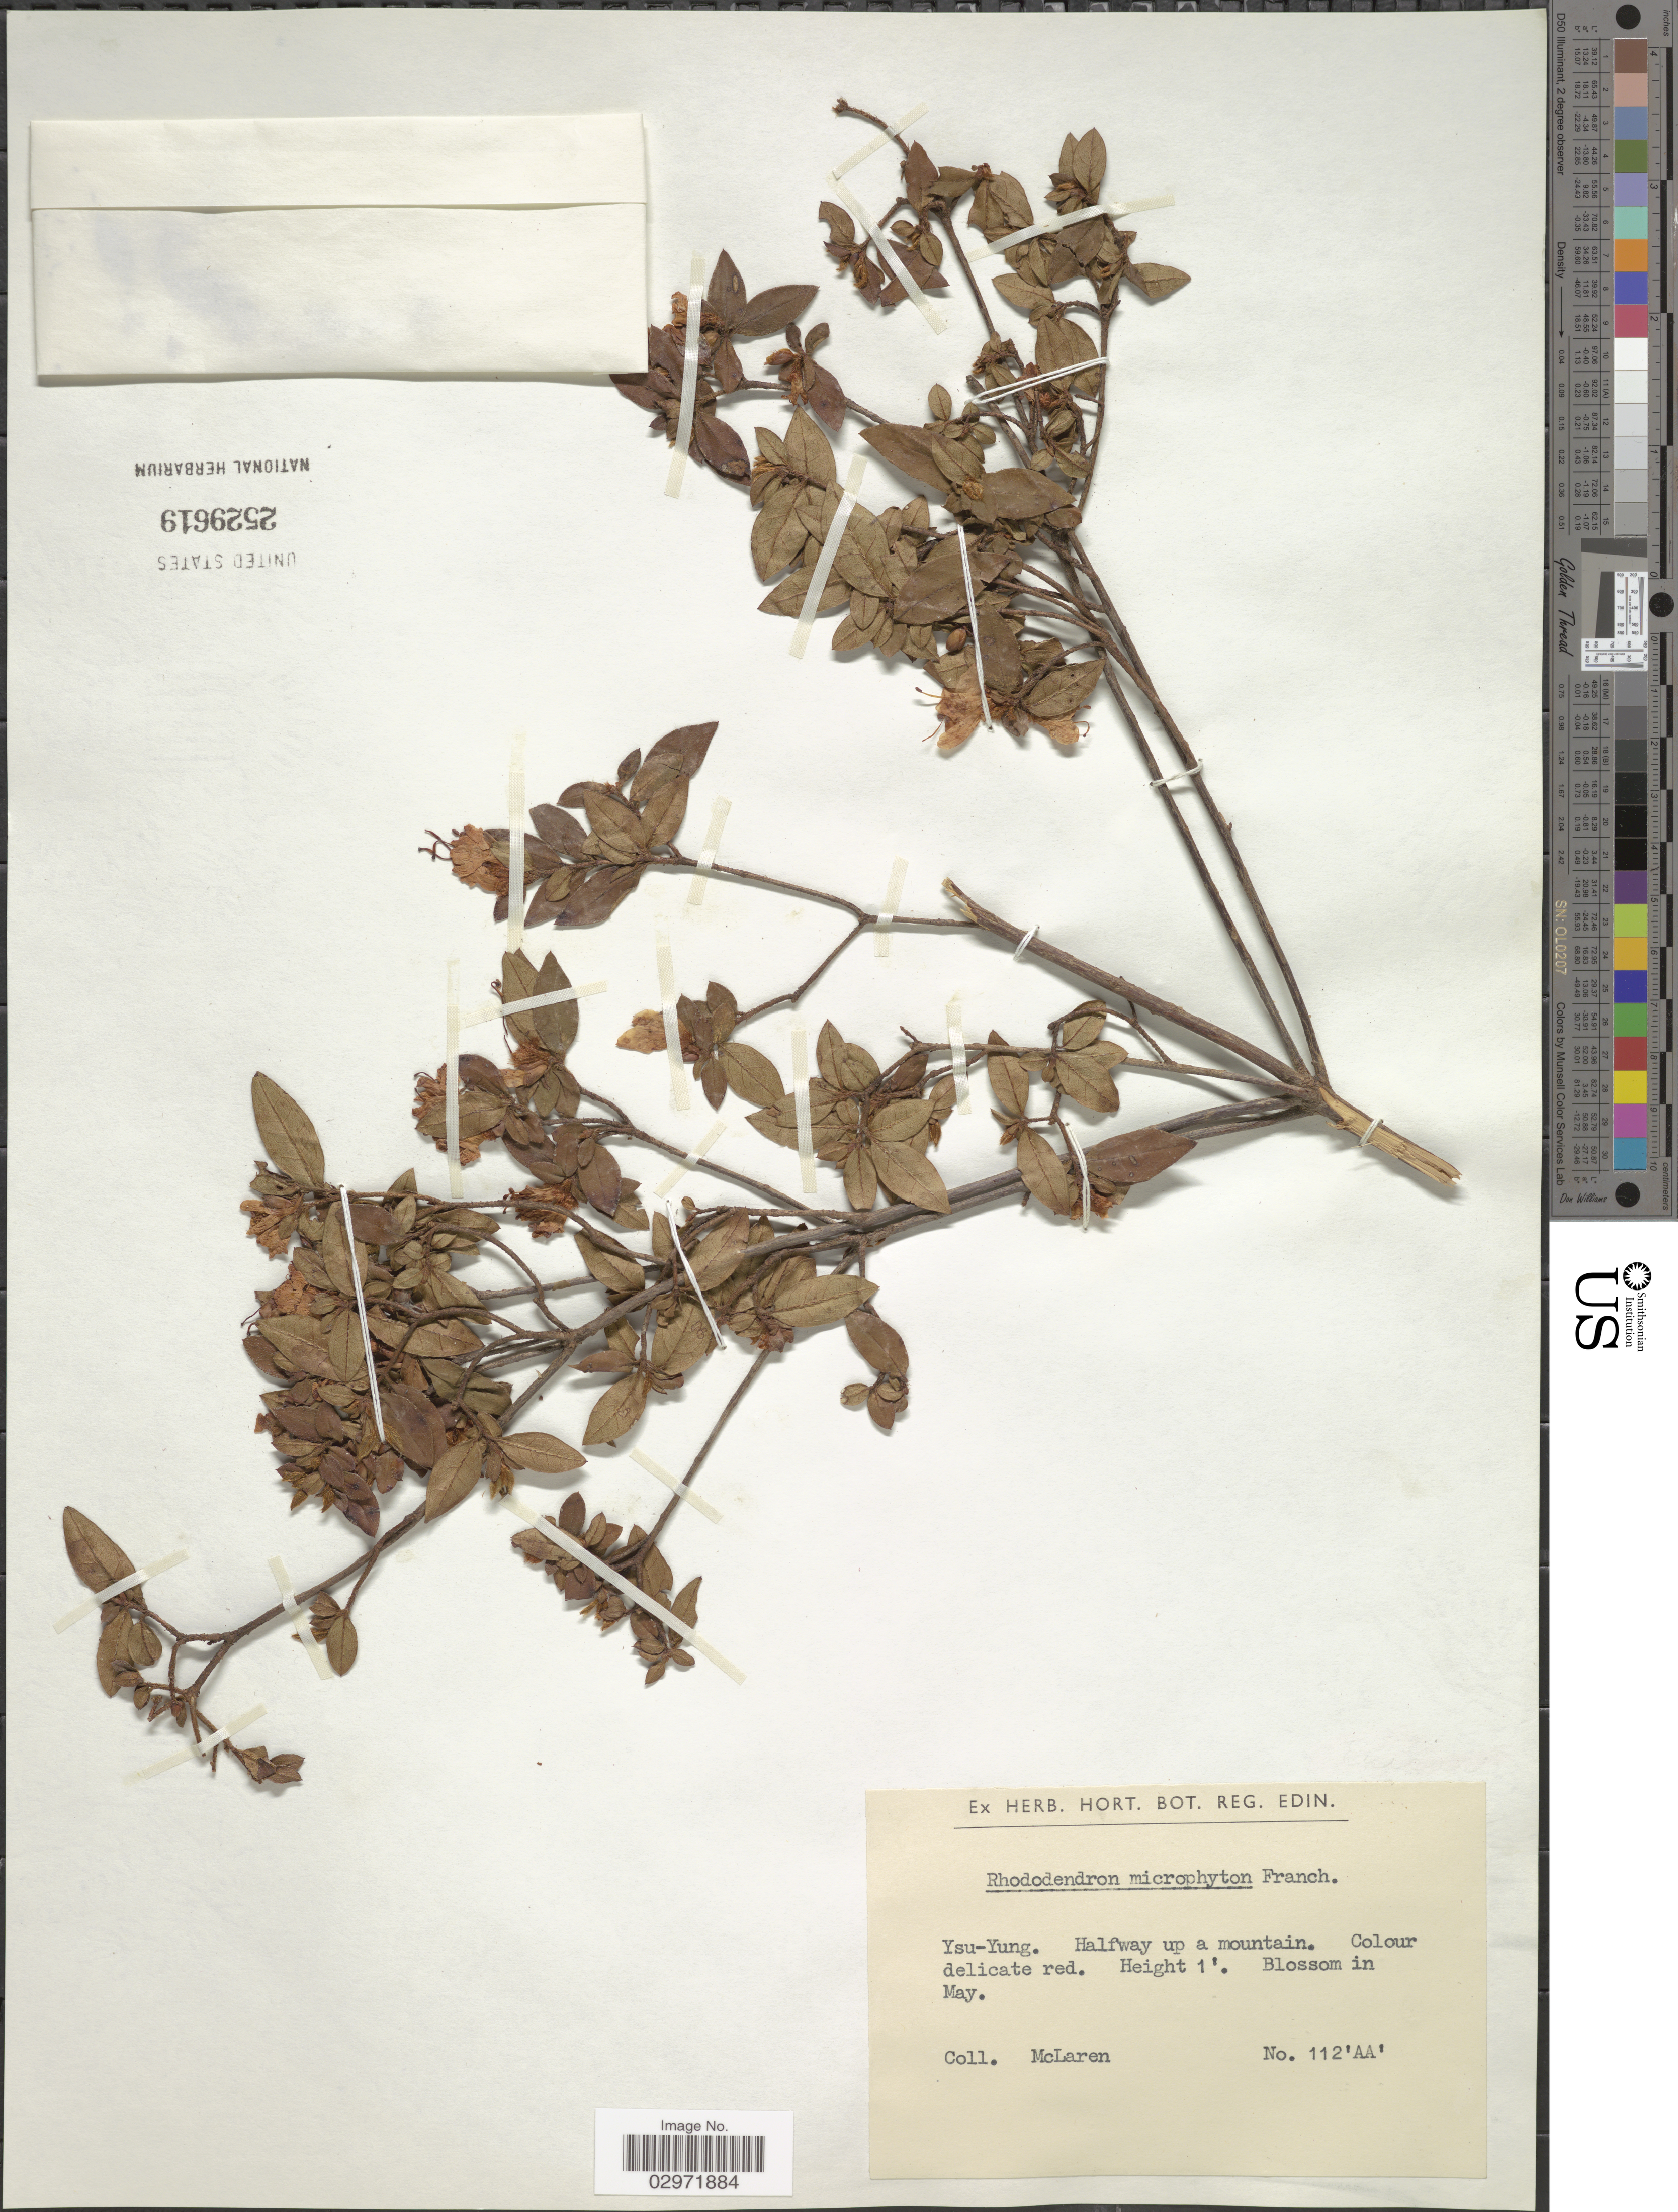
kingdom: Plantae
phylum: Tracheophyta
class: Magnoliopsida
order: Ericales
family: Ericaceae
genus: Rhododendron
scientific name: Rhododendron microphyton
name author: Franch.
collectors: McLaren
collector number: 112'AA'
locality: Ysu-Yung.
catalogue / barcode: US 2529619